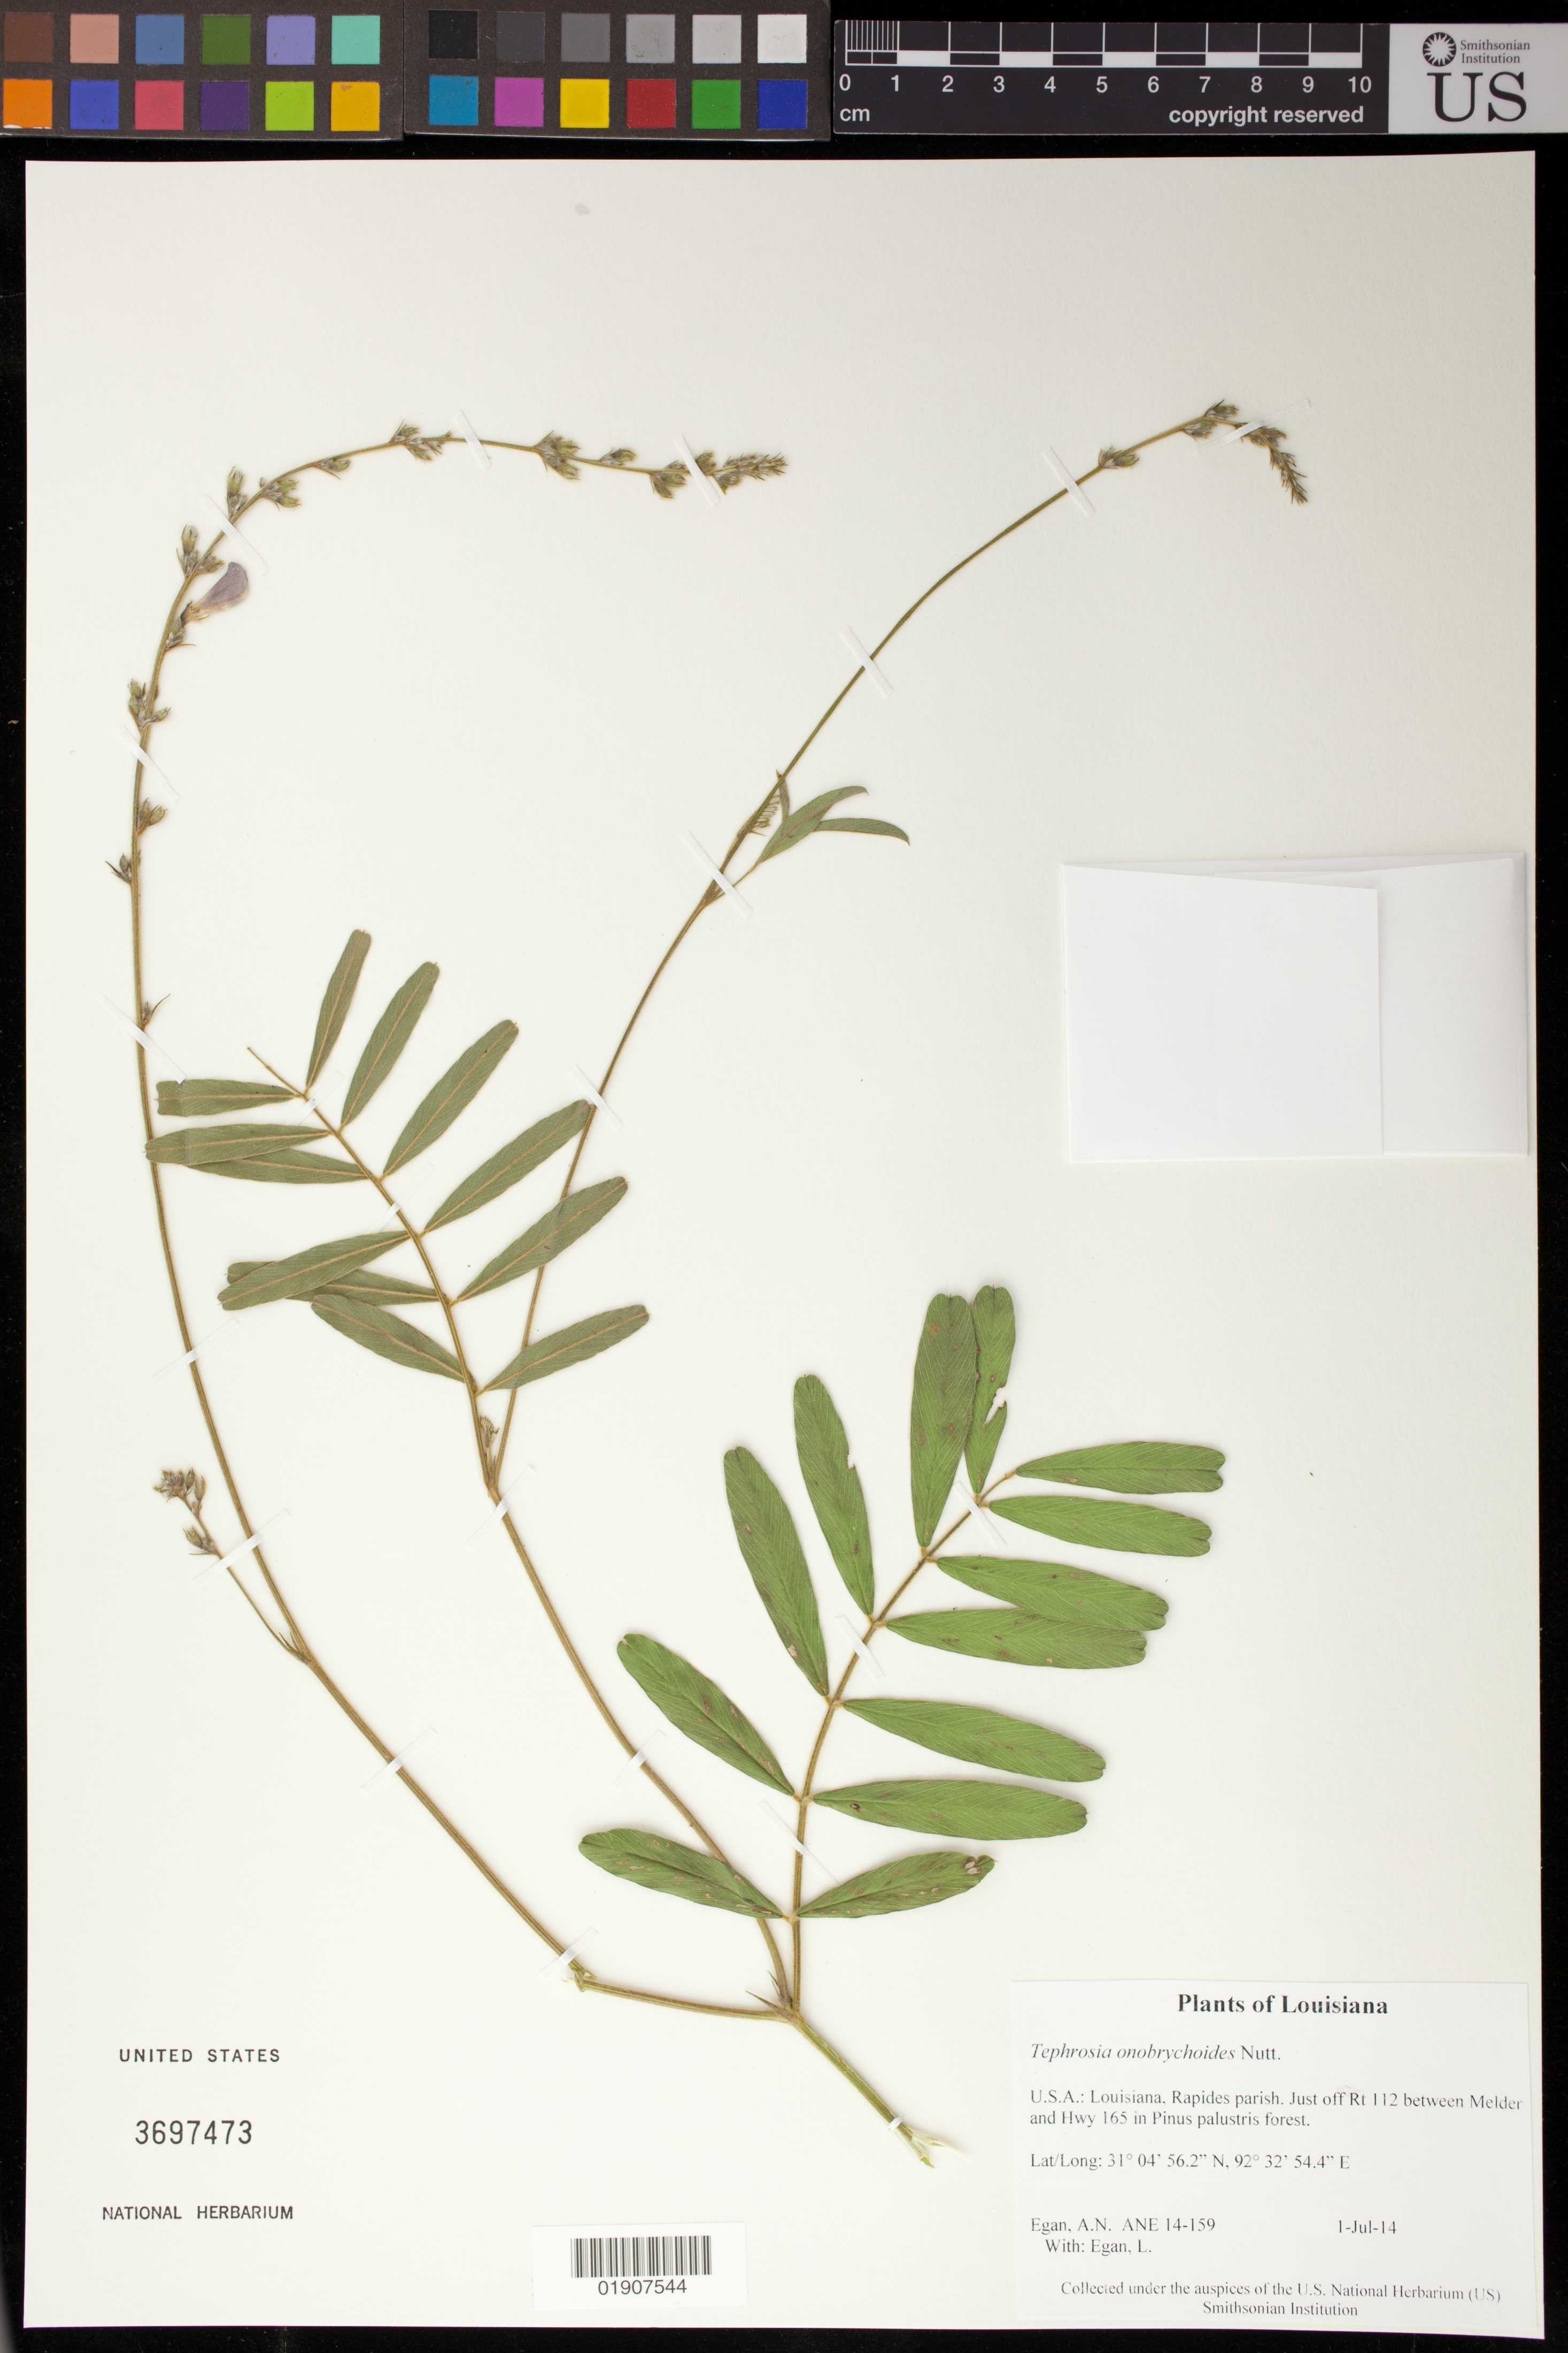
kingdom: Plantae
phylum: Tracheophyta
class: Magnoliopsida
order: Fabales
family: Fabaceae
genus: Tephrosia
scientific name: Tephrosia onobrychoides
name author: Nutt.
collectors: A. N. Egan & L. Egan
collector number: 14-159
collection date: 2014-07-01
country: United States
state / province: Louisiana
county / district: Rapides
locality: Just off Rt 112 between Melder and Hwy 165 in Pinus palustris forest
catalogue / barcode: US 3697473